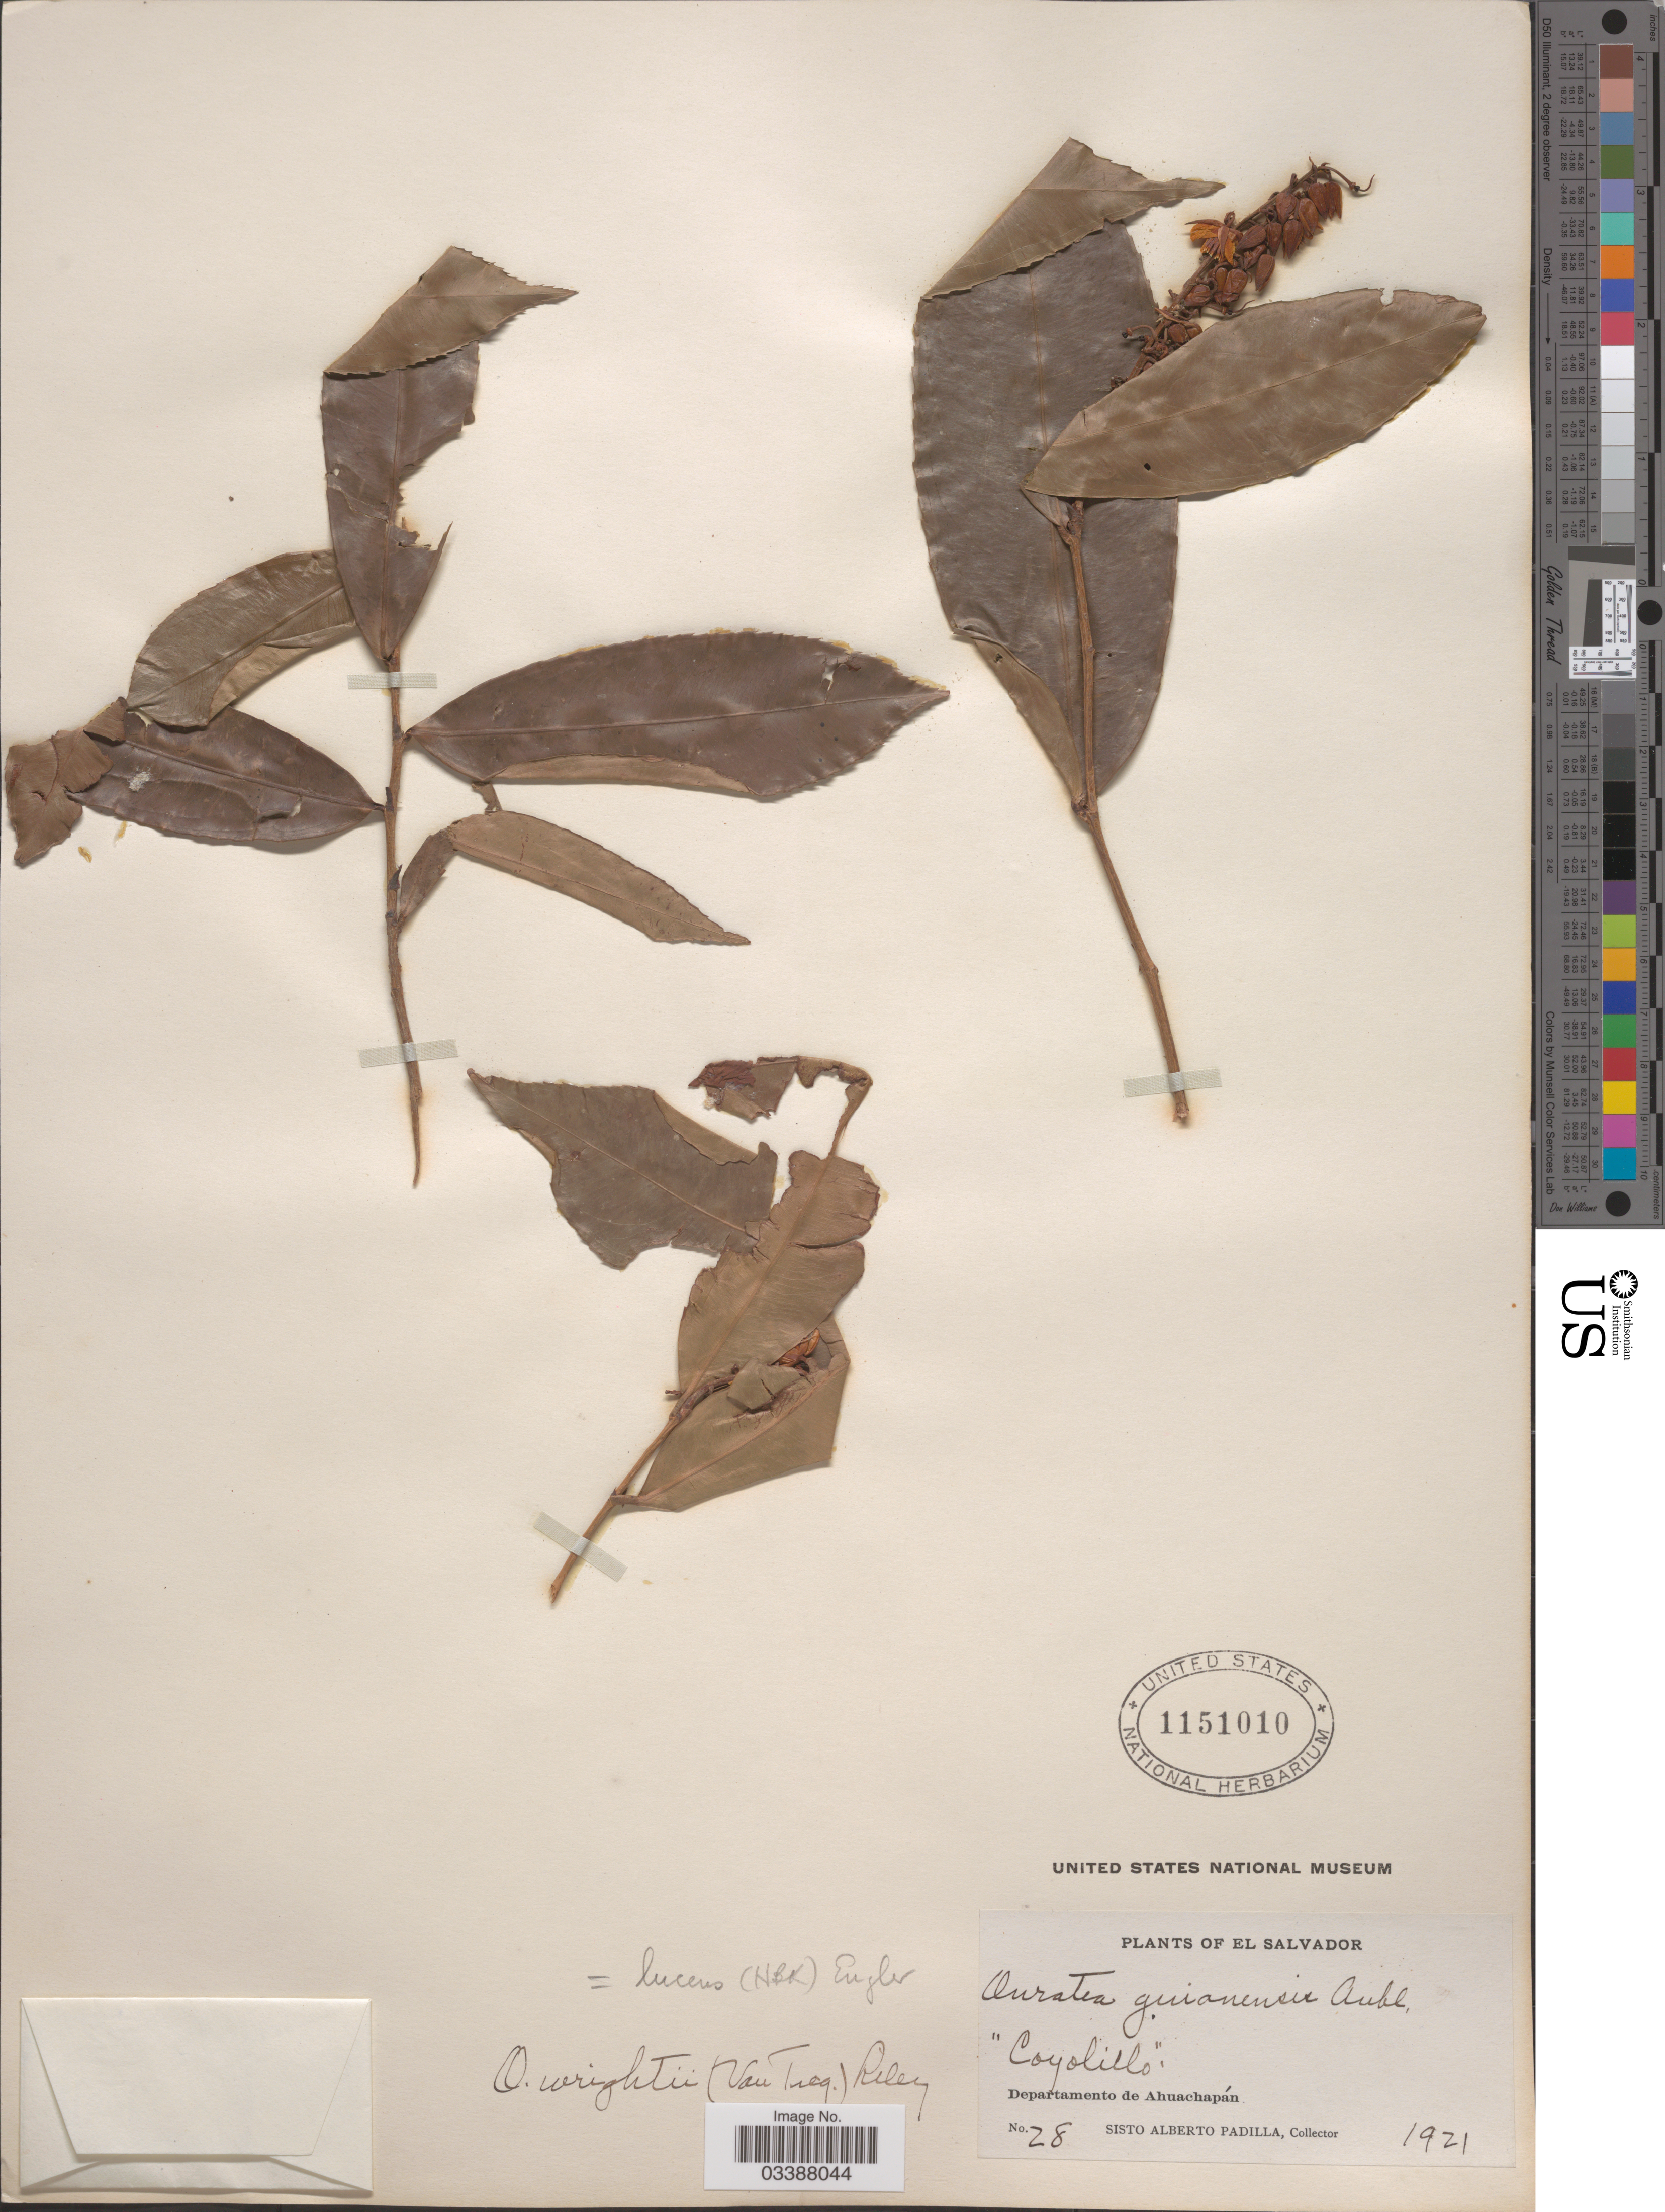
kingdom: Plantae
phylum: Tracheophyta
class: Magnoliopsida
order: Malpighiales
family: Ochnaceae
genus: Ouratea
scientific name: Ouratea lucens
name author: (Kunth) Engl.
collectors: S. A. Padilla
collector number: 28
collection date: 1921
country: El Salvador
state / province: Ahuachapan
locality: Departamento de Ahuachapán.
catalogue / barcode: US 1151010